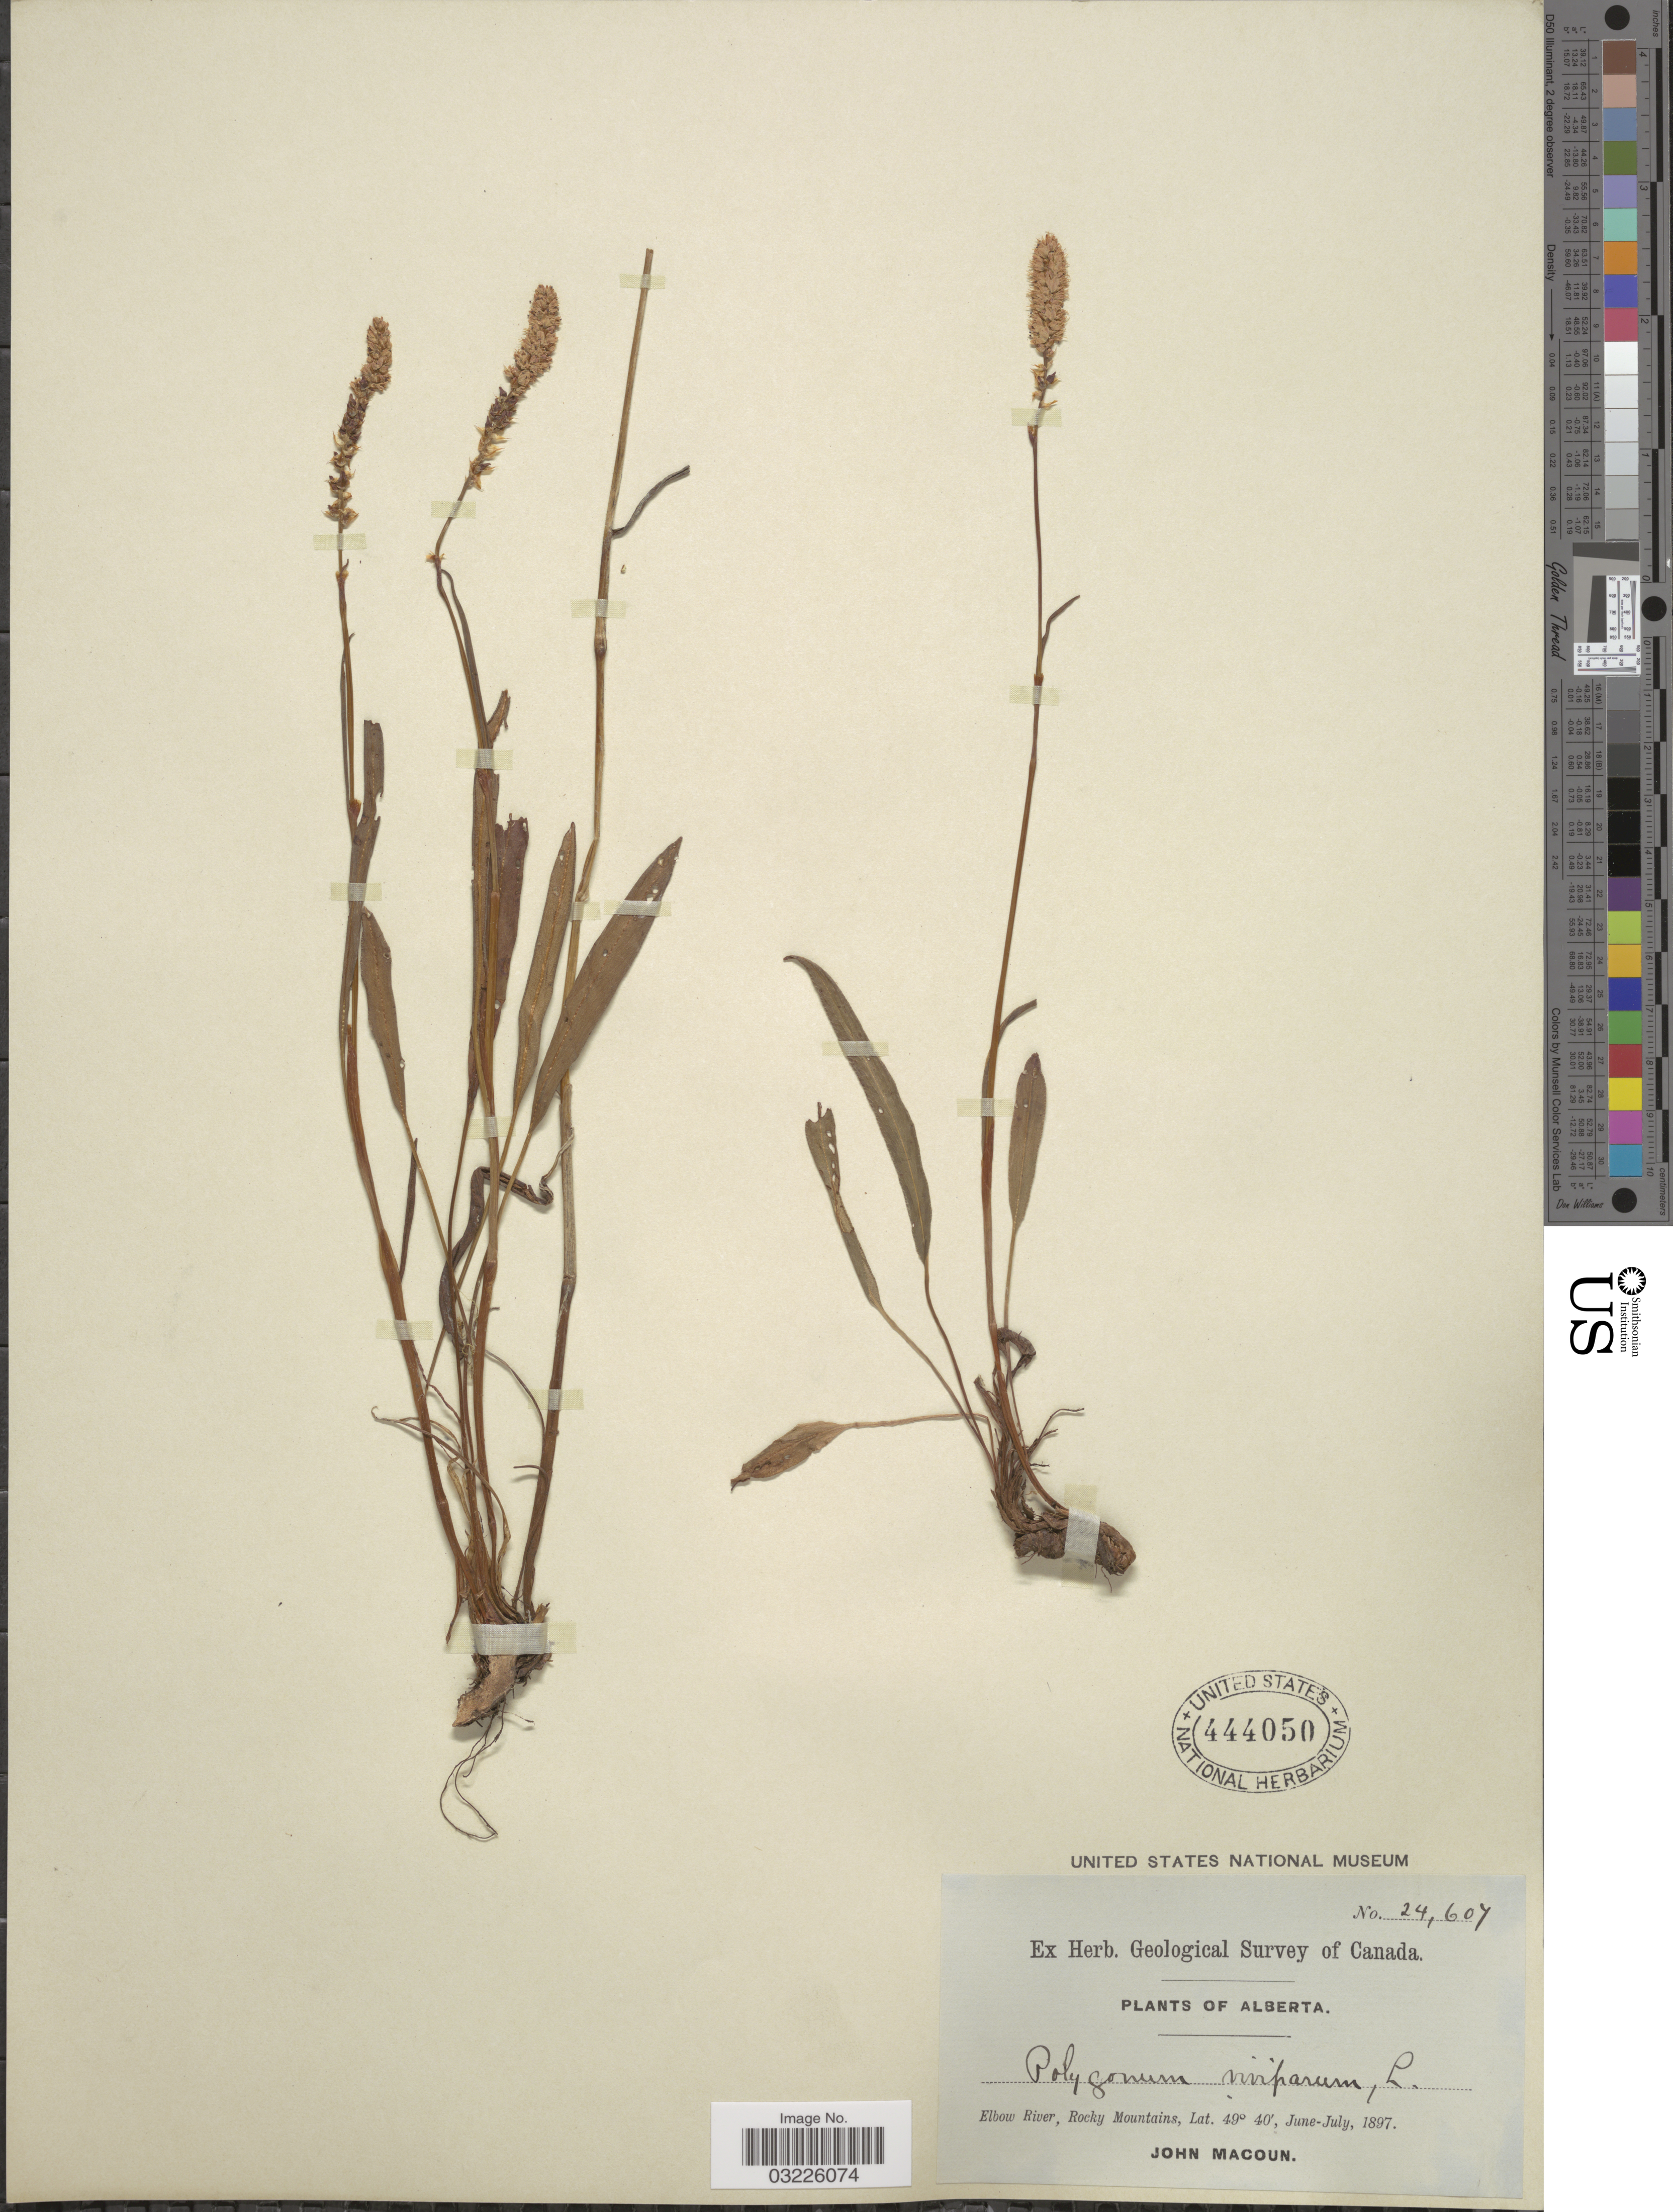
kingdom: Plantae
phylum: Tracheophyta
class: Magnoliopsida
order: Caryophyllales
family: Polygonaceae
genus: Bistorta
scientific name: Bistorta vivipara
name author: (L.) Delarbre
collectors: J. Macoun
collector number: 24607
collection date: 1897-06/1897-07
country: Canada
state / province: Alberta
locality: Elbow River, Rocky Mountains.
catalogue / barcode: US 444050